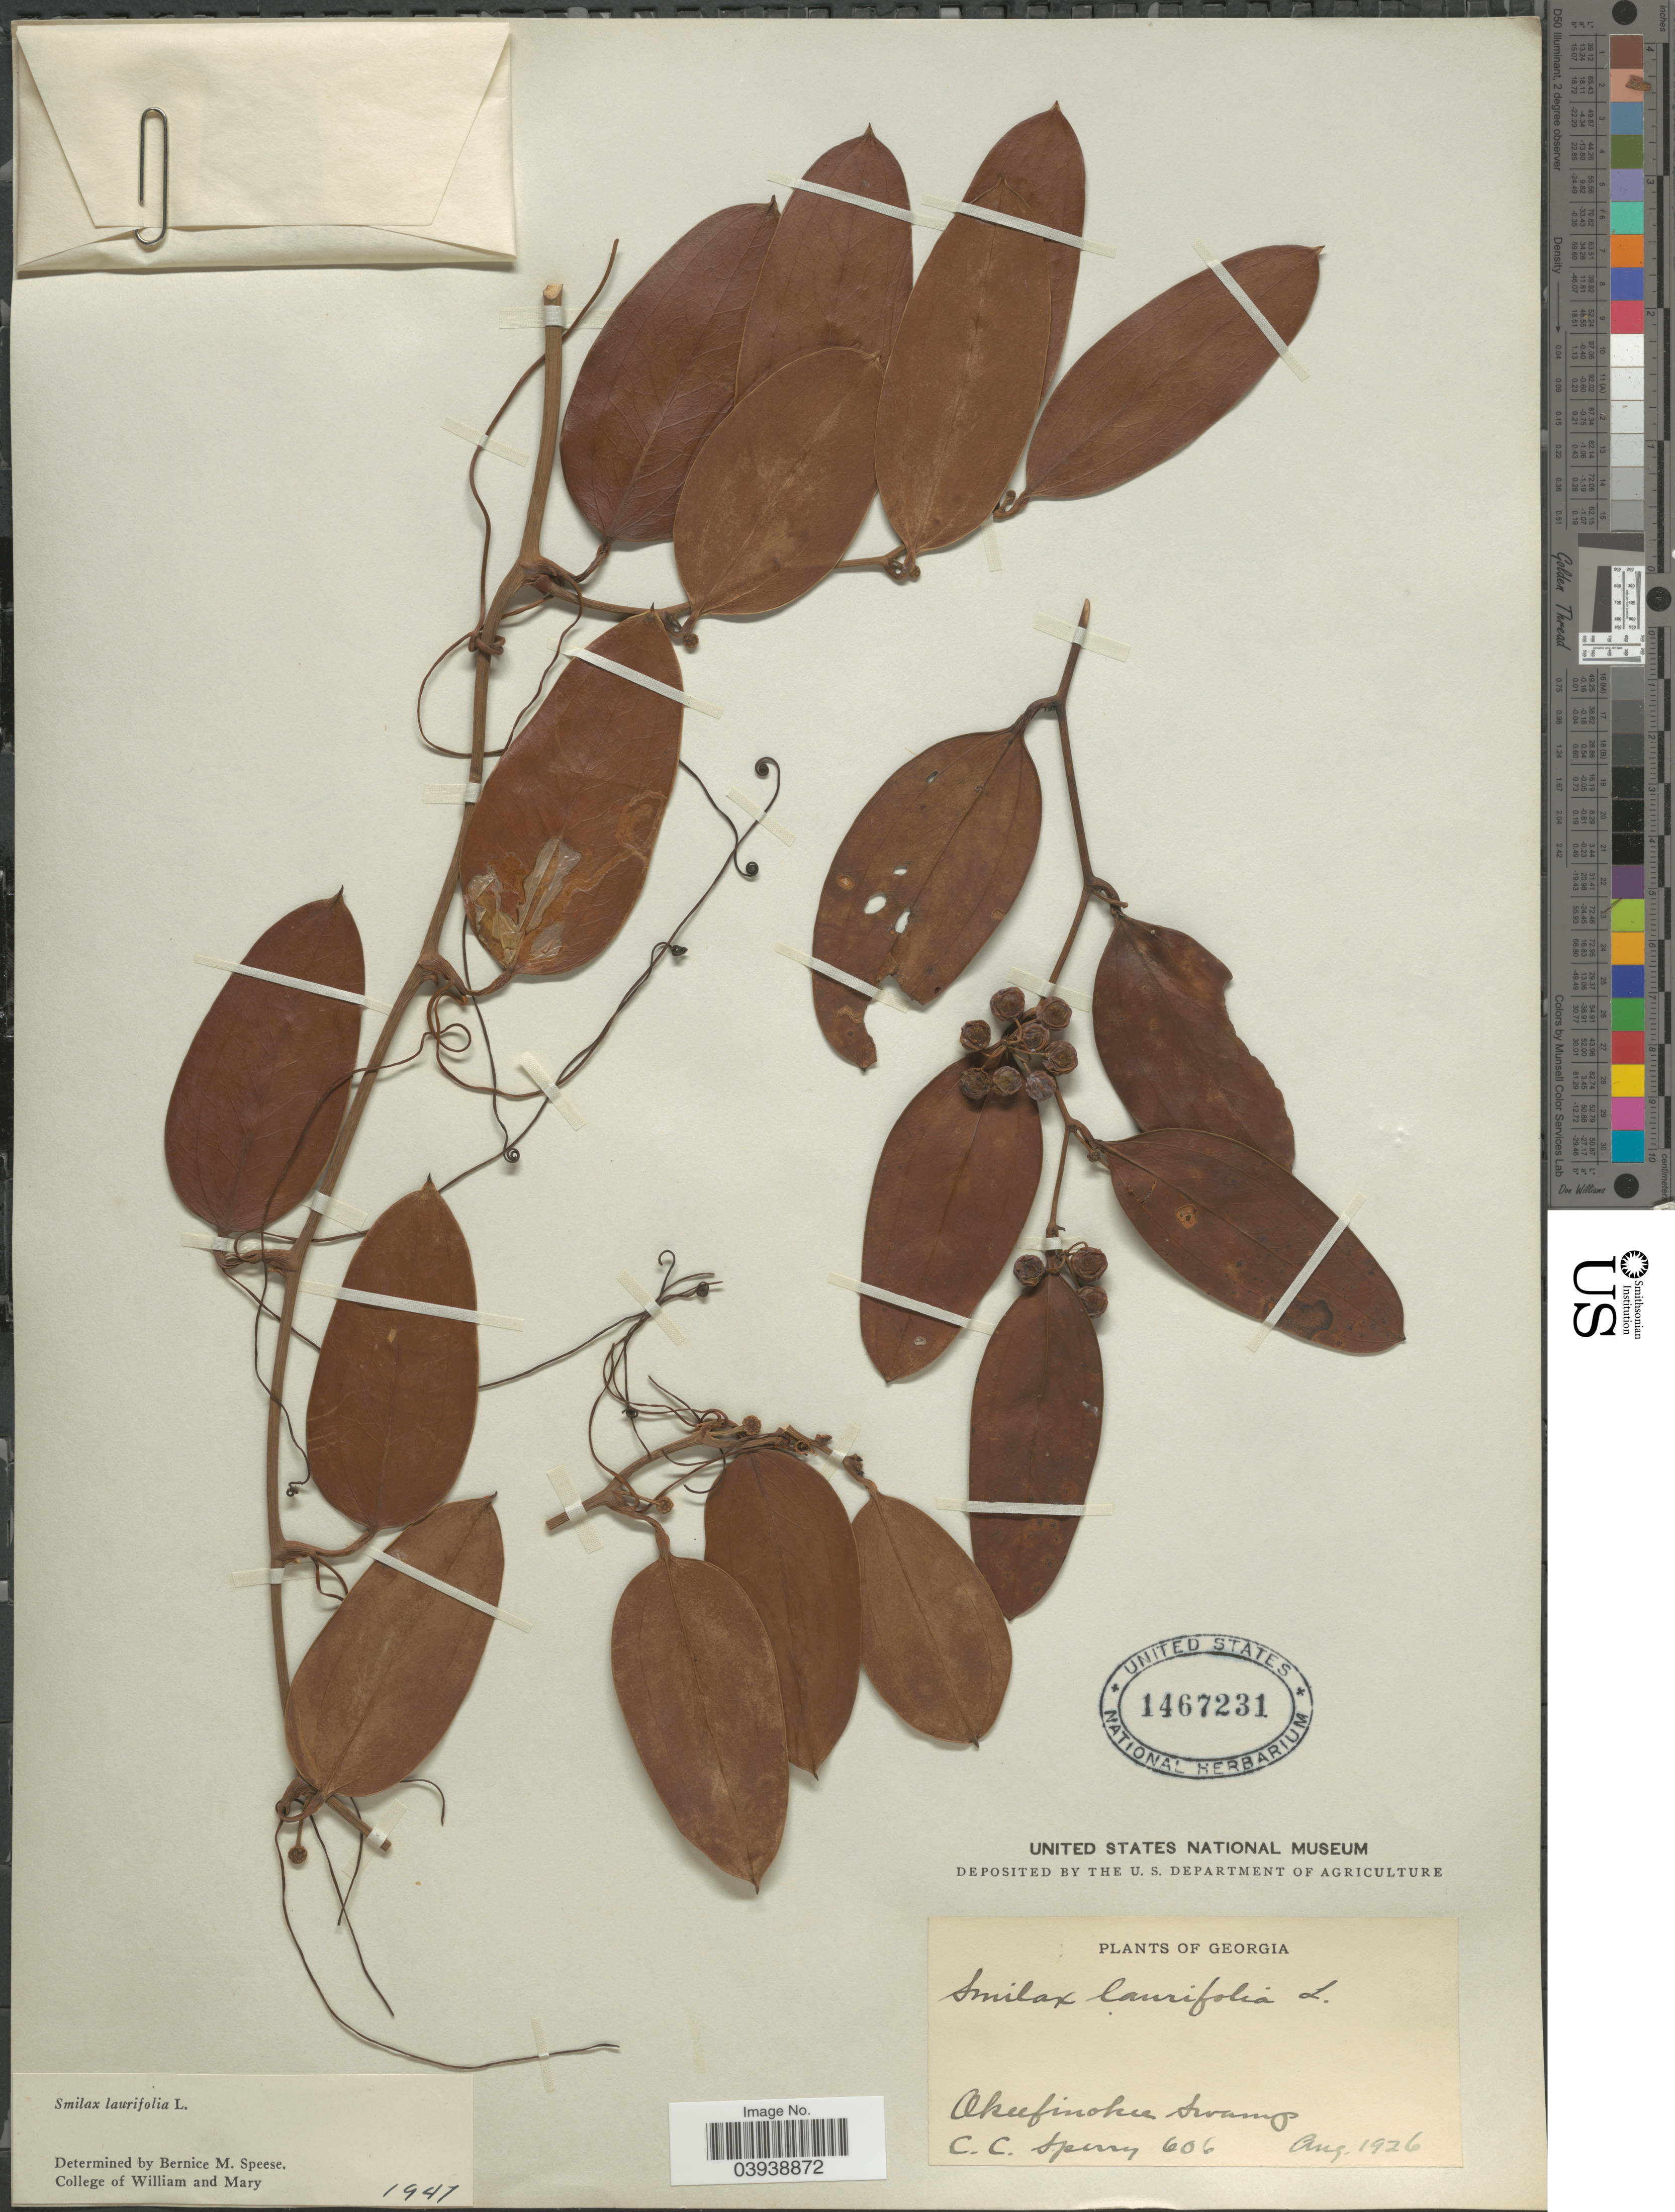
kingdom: Plantae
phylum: Tracheophyta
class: Liliopsida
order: Liliales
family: Smilacaceae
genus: Smilax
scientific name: Smilax laurifolia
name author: L.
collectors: C. C. Sperry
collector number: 606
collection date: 1926-08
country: United States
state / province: Georgia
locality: Okeefinokee Swamp.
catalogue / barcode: US 1467231